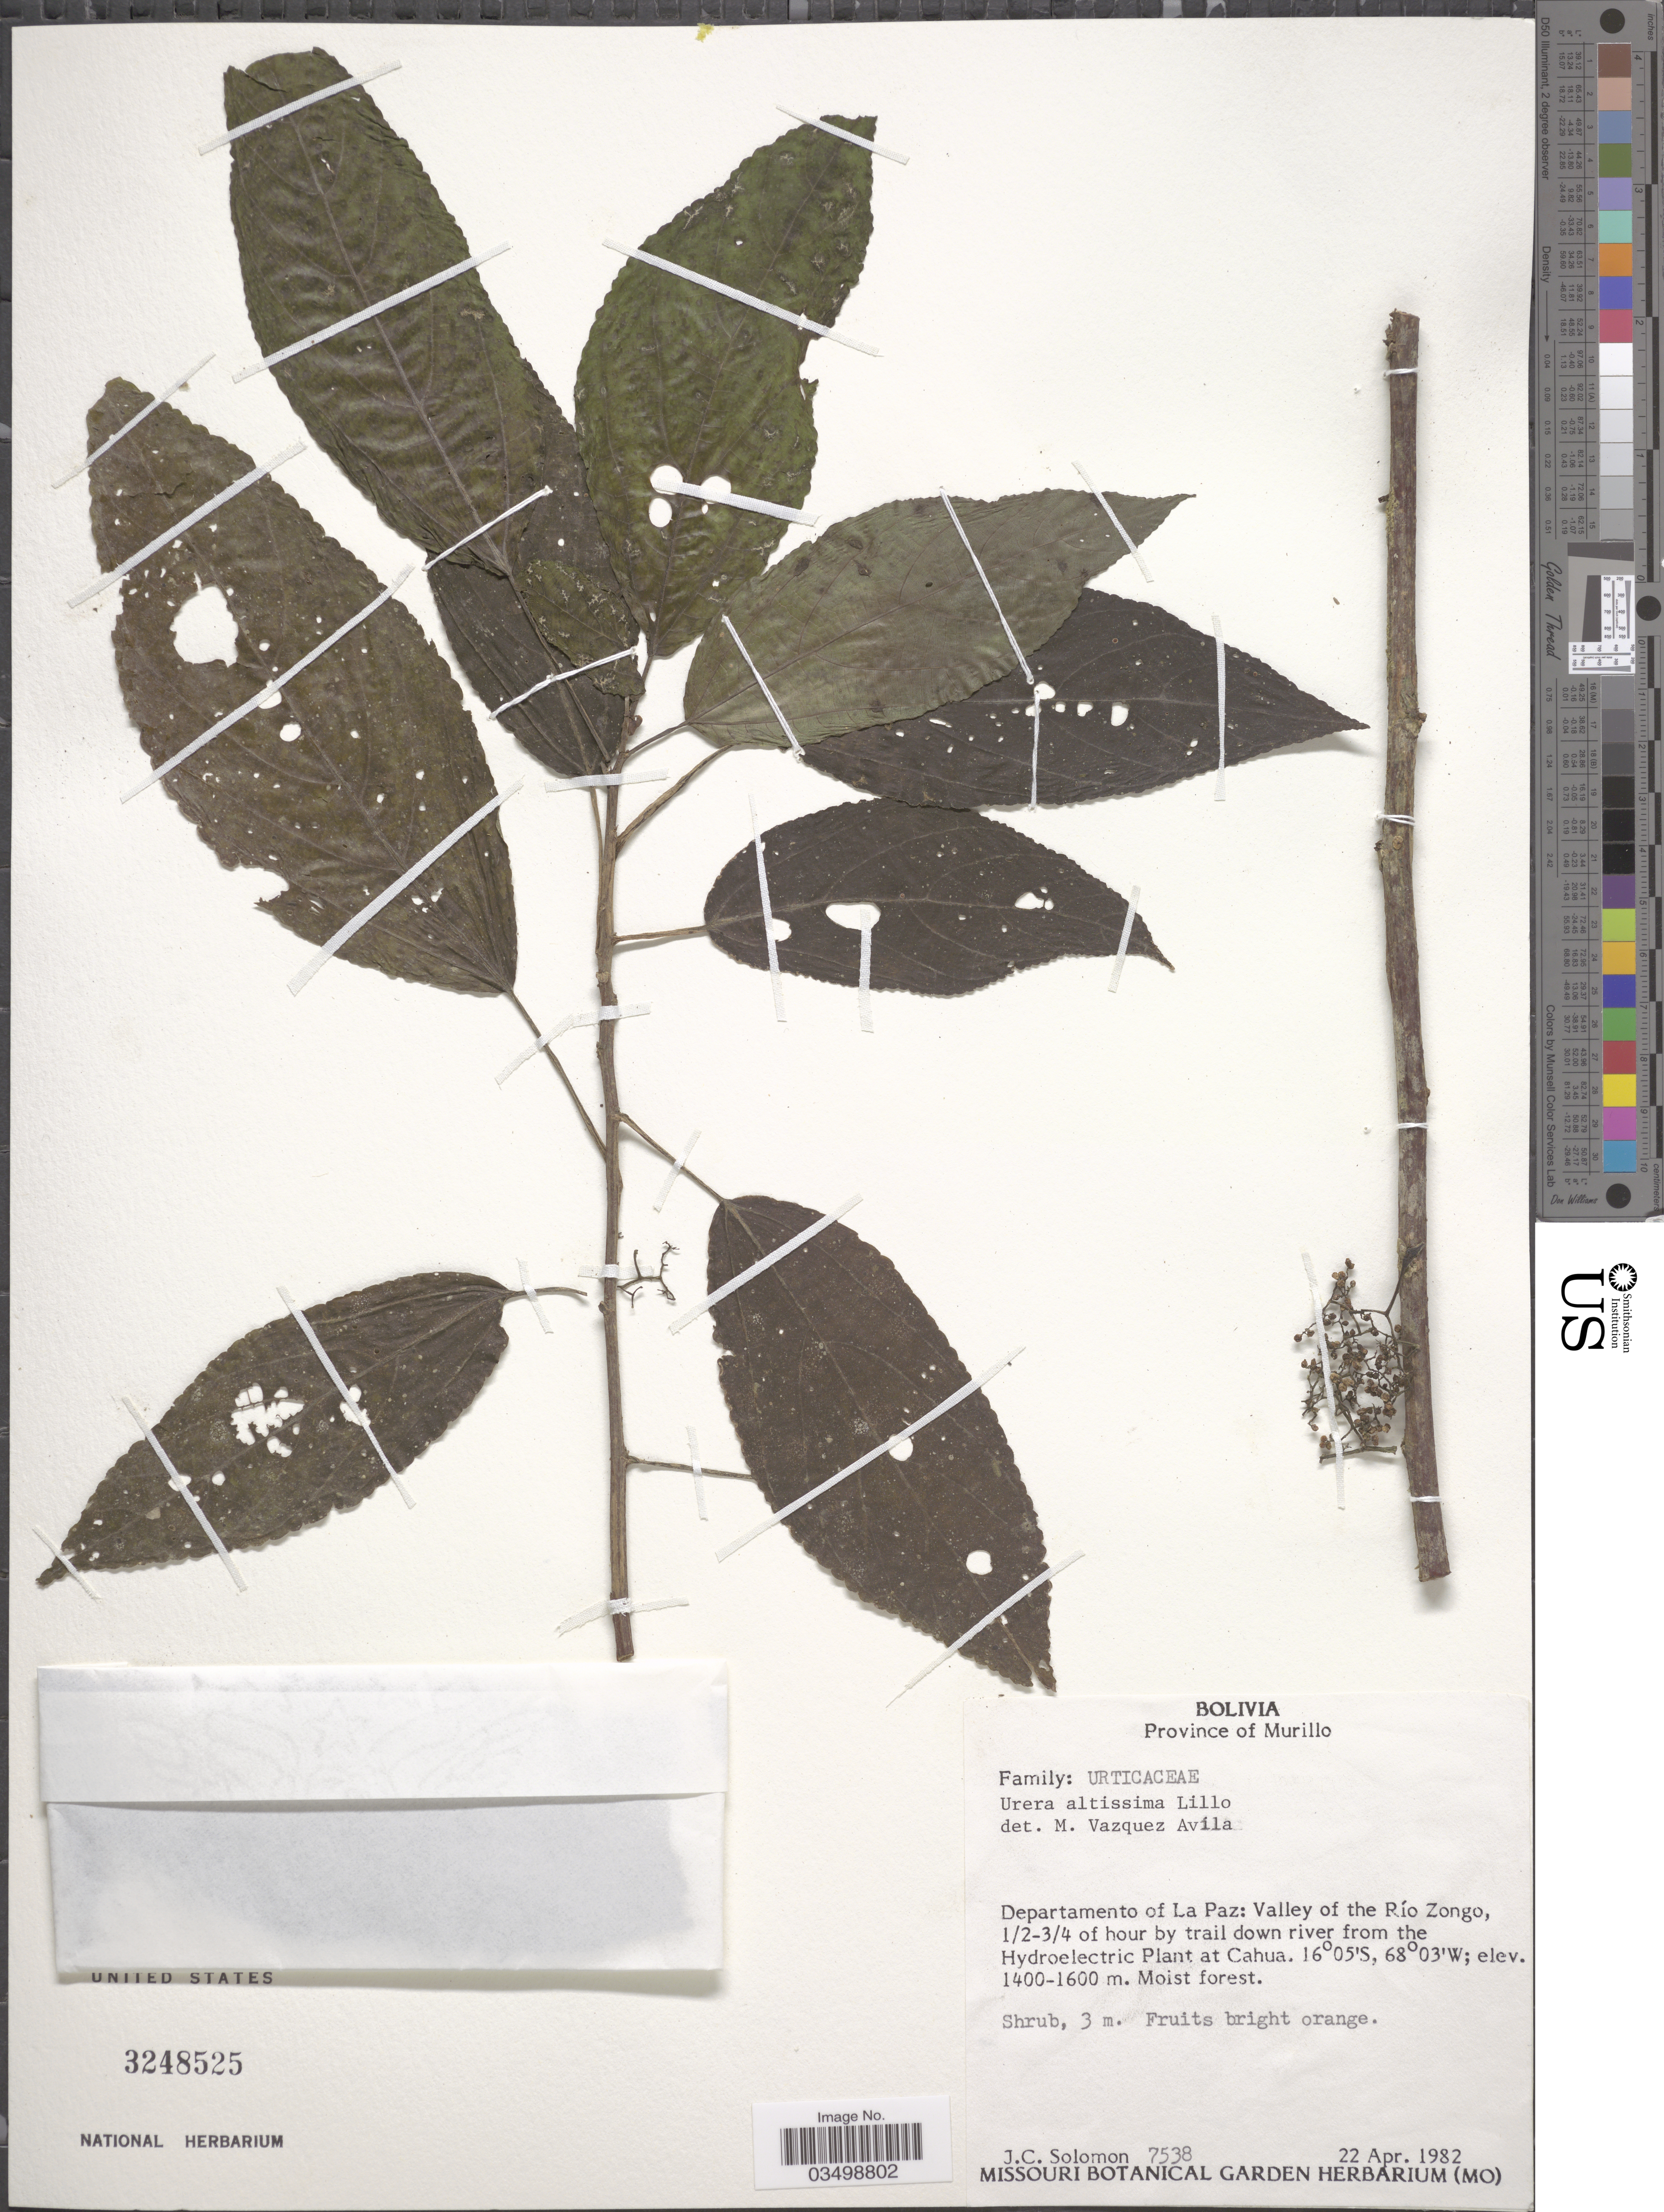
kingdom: Plantae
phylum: Tracheophyta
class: Magnoliopsida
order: Rosales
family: Urticaceae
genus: Urera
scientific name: Urera altissima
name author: Lillo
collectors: J. C. Solomon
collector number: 7538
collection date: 1982-04-22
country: Bolivia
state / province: La Paz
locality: Province of Murillo. Departamento of La Paz: valley of the Río Zongo, ½-¾ of hour by trail down river from the Hydroelectric Plant at Cahua.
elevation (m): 1400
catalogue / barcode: US 3248525